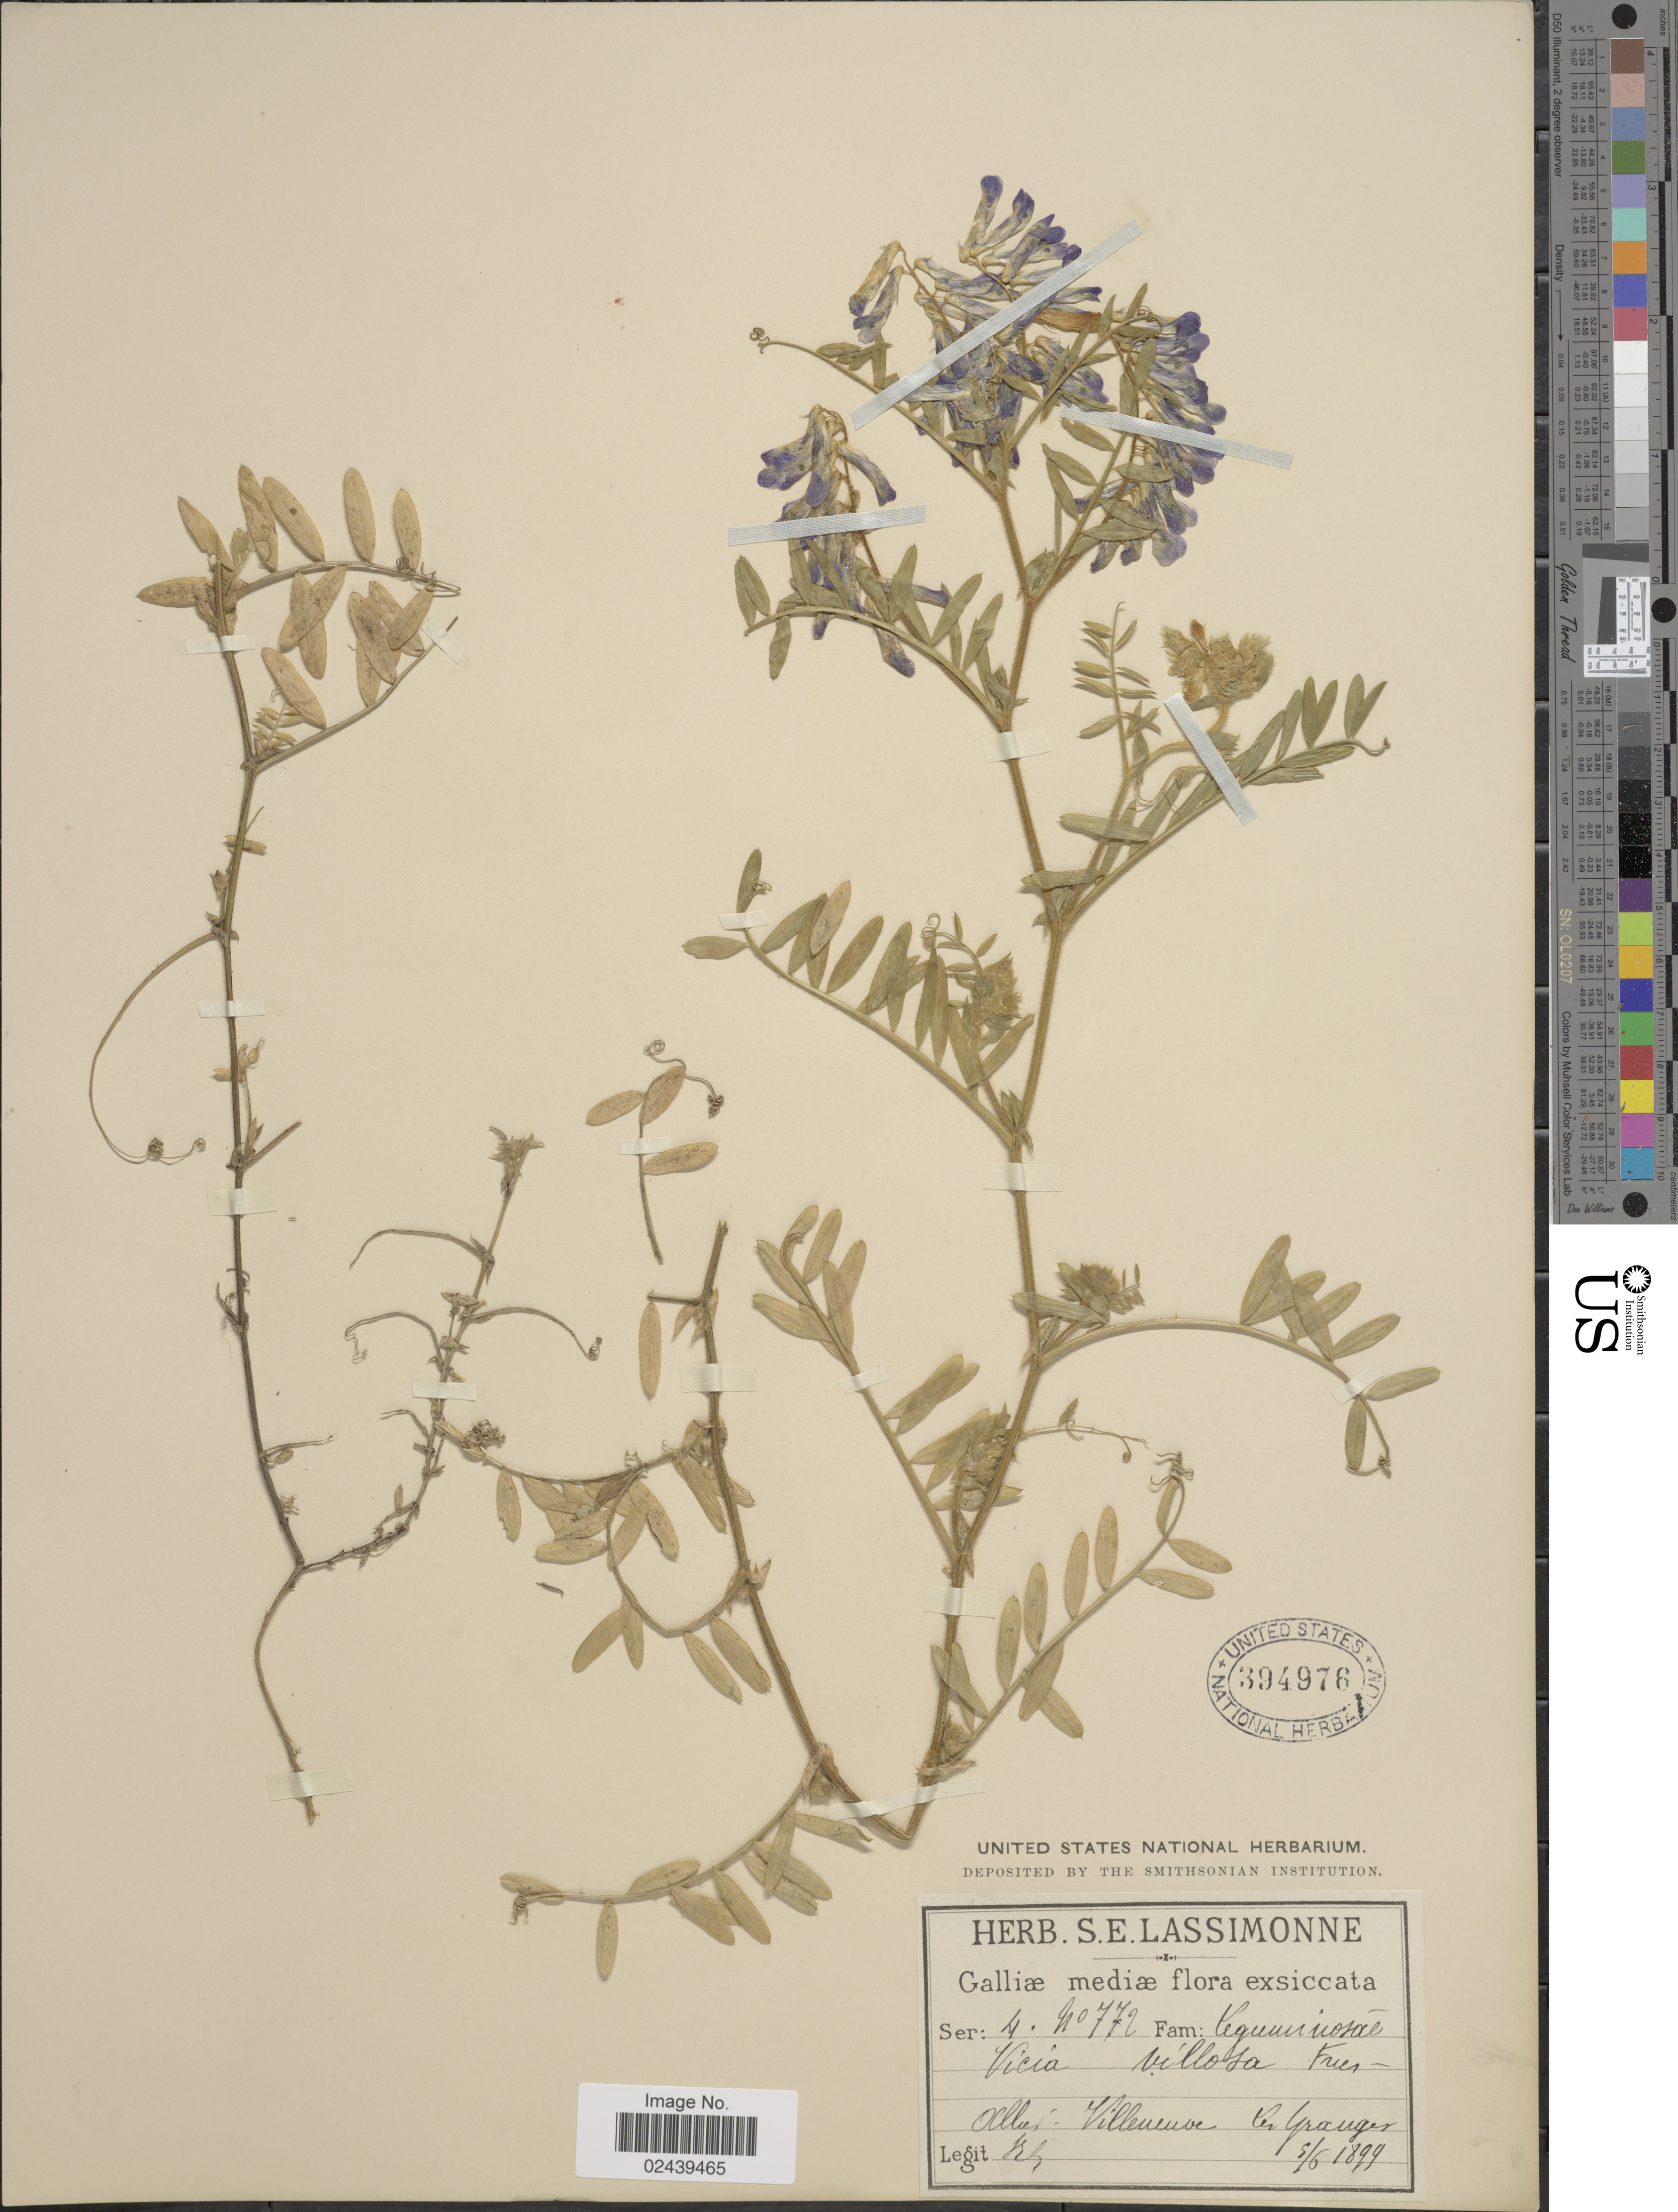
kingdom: Plantae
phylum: Tracheophyta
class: Magnoliopsida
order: Fabales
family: Fabaceae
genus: Vicia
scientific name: Vicia villosa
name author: Roth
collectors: S. Lassimonne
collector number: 772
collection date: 1899-06-05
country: France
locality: Galliae mediae, Allier Villeneuve der Granger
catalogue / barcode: US 394976